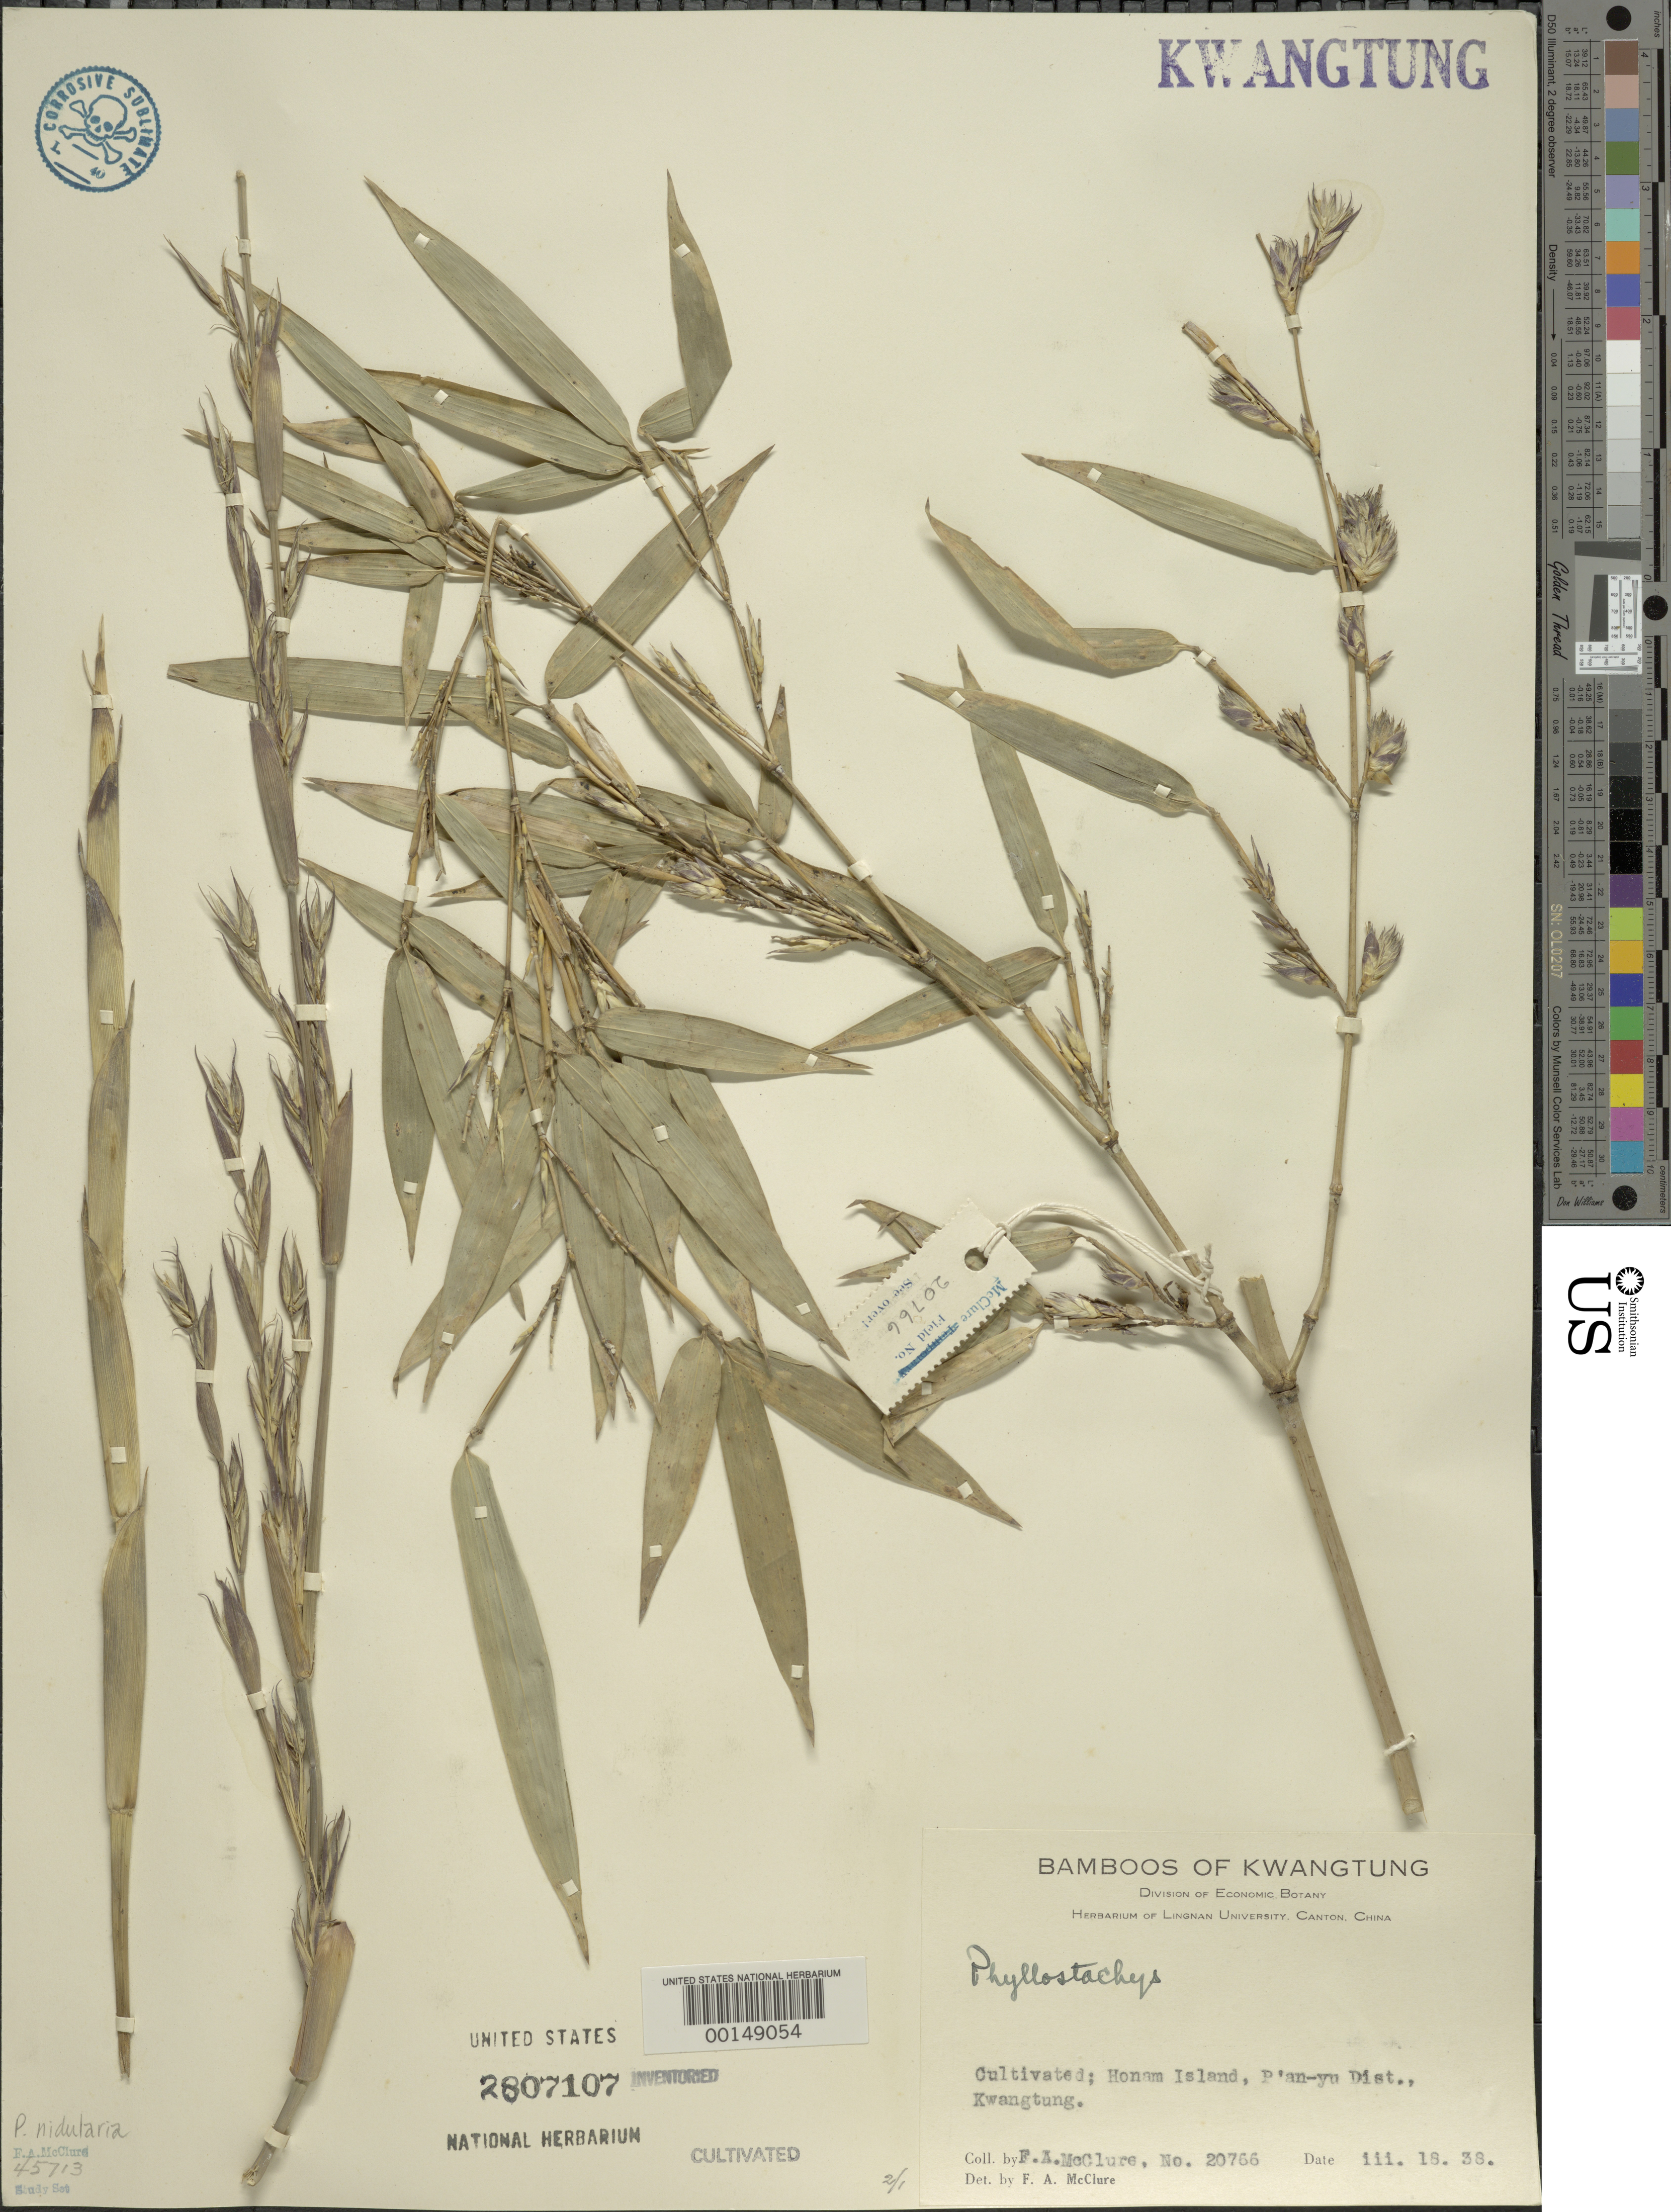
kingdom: Plantae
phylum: Tracheophyta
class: Liliopsida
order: Poales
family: Poaceae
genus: Phyllostachys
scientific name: Phyllostachys nidularia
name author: Munro ex Fenzi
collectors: F. A. McClure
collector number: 20766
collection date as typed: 18 Mar 1938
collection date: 1938-03-18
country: China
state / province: Guangdong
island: Honam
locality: P'an-yu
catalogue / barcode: US 2807107